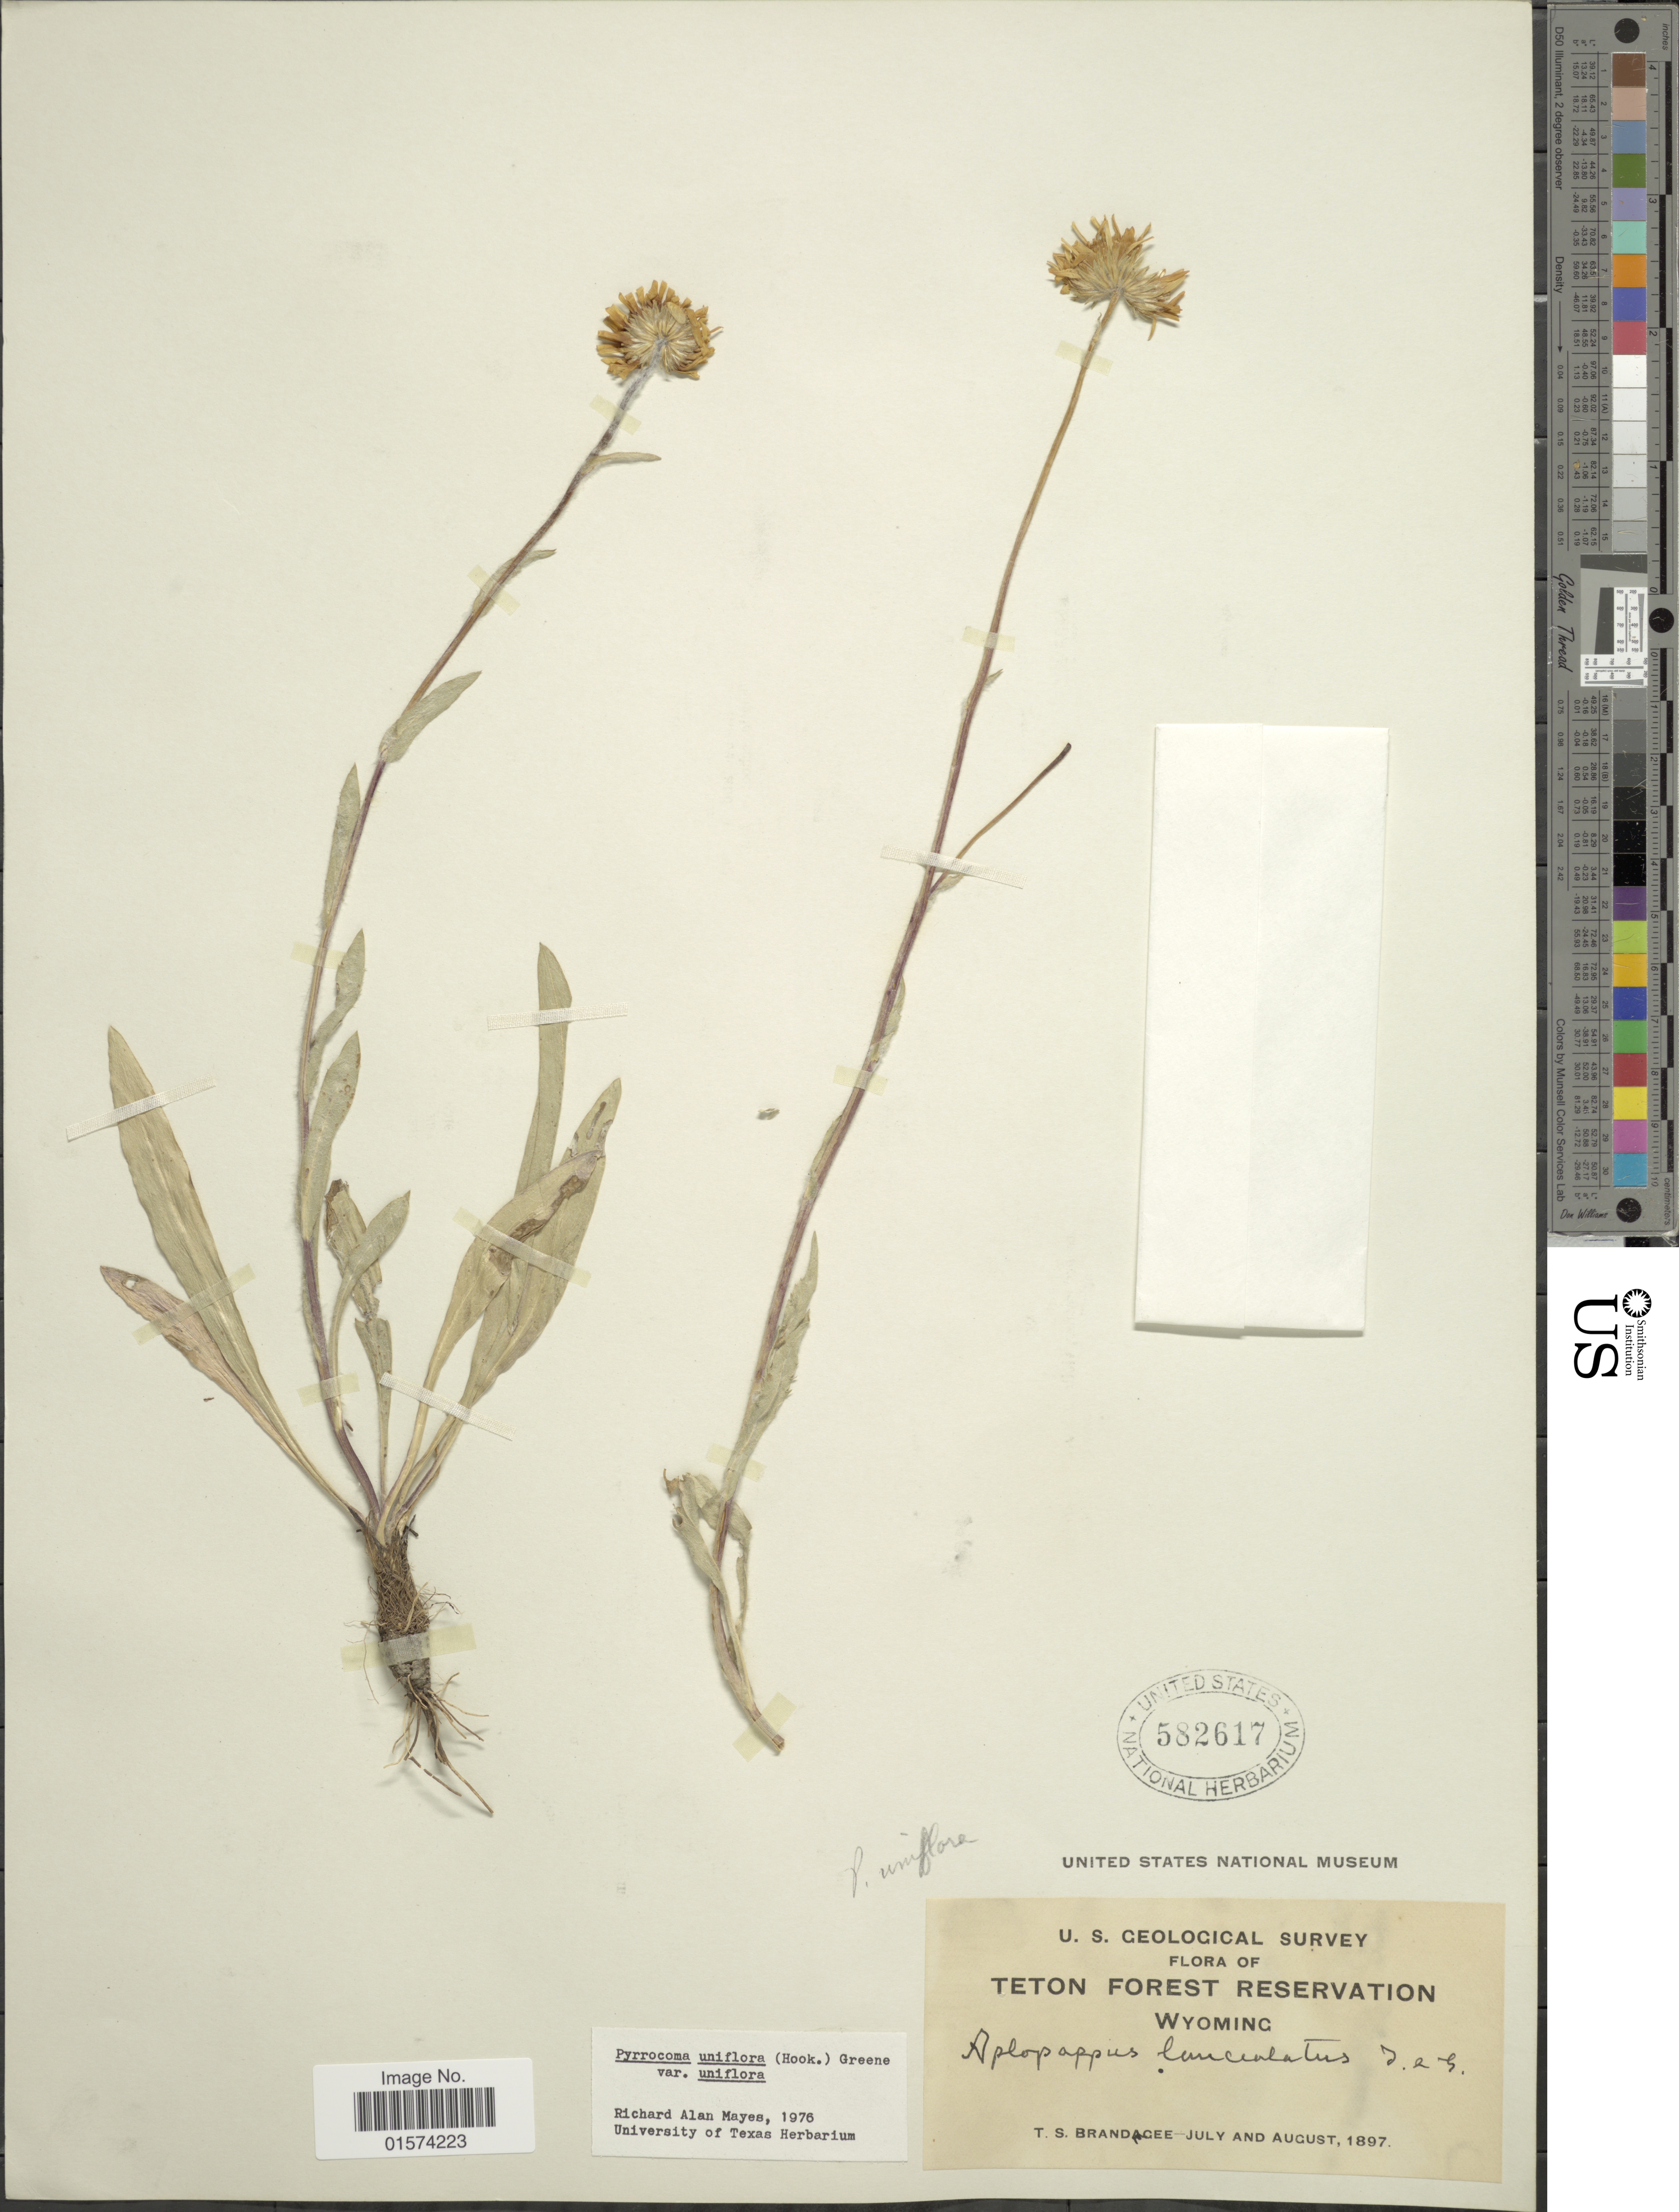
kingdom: Plantae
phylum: Tracheophyta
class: Magnoliopsida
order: Asterales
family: Asteraceae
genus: Pyrrocoma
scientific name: Pyrrocoma uniflora var. uniflora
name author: (Hook.) Greene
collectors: T. S. Brandegee (herbarium)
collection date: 1897-07/1897-08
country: United States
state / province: Wyoming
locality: Teton Forest Reservation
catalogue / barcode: US 582617